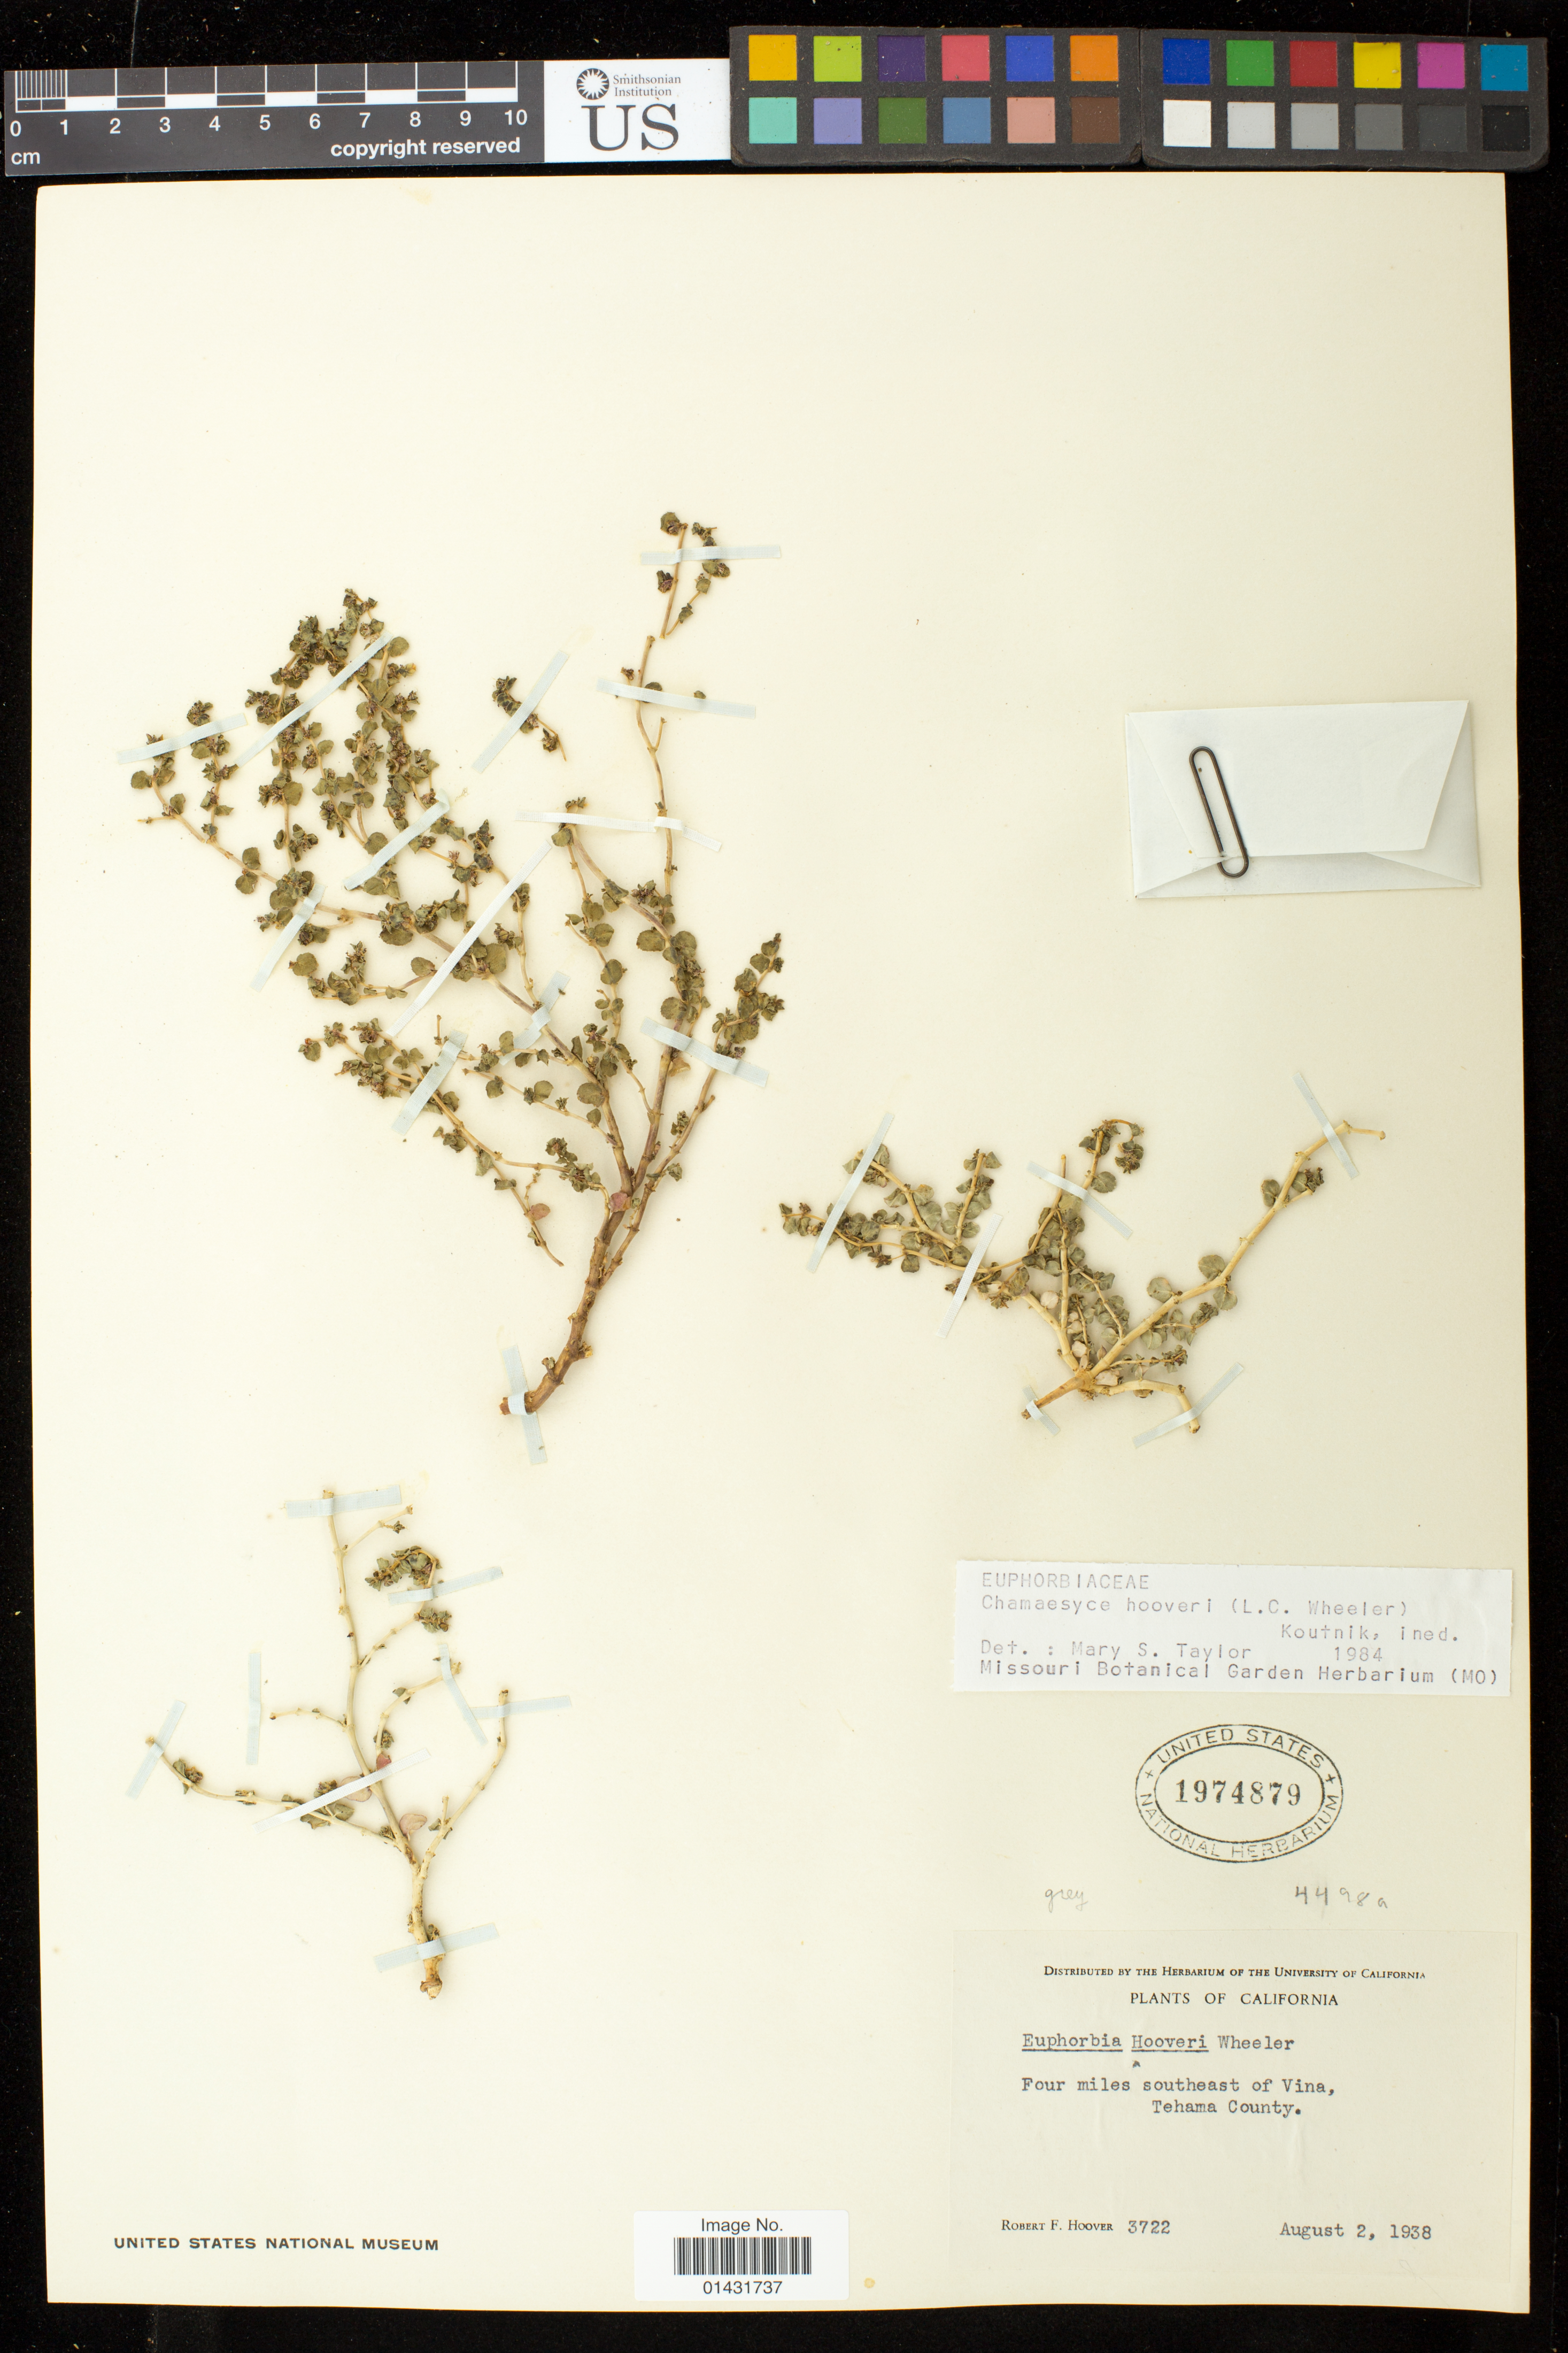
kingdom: Plantae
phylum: Tracheophyta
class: Magnoliopsida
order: Malpighiales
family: Euphorbiaceae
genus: Euphorbia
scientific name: Euphorbia hooveri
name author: L.C. Wheeler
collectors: R. F. Hoover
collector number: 3722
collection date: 1938-08-02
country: United States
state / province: California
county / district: Tehama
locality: Four miles southeast of Vina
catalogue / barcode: US 1974879